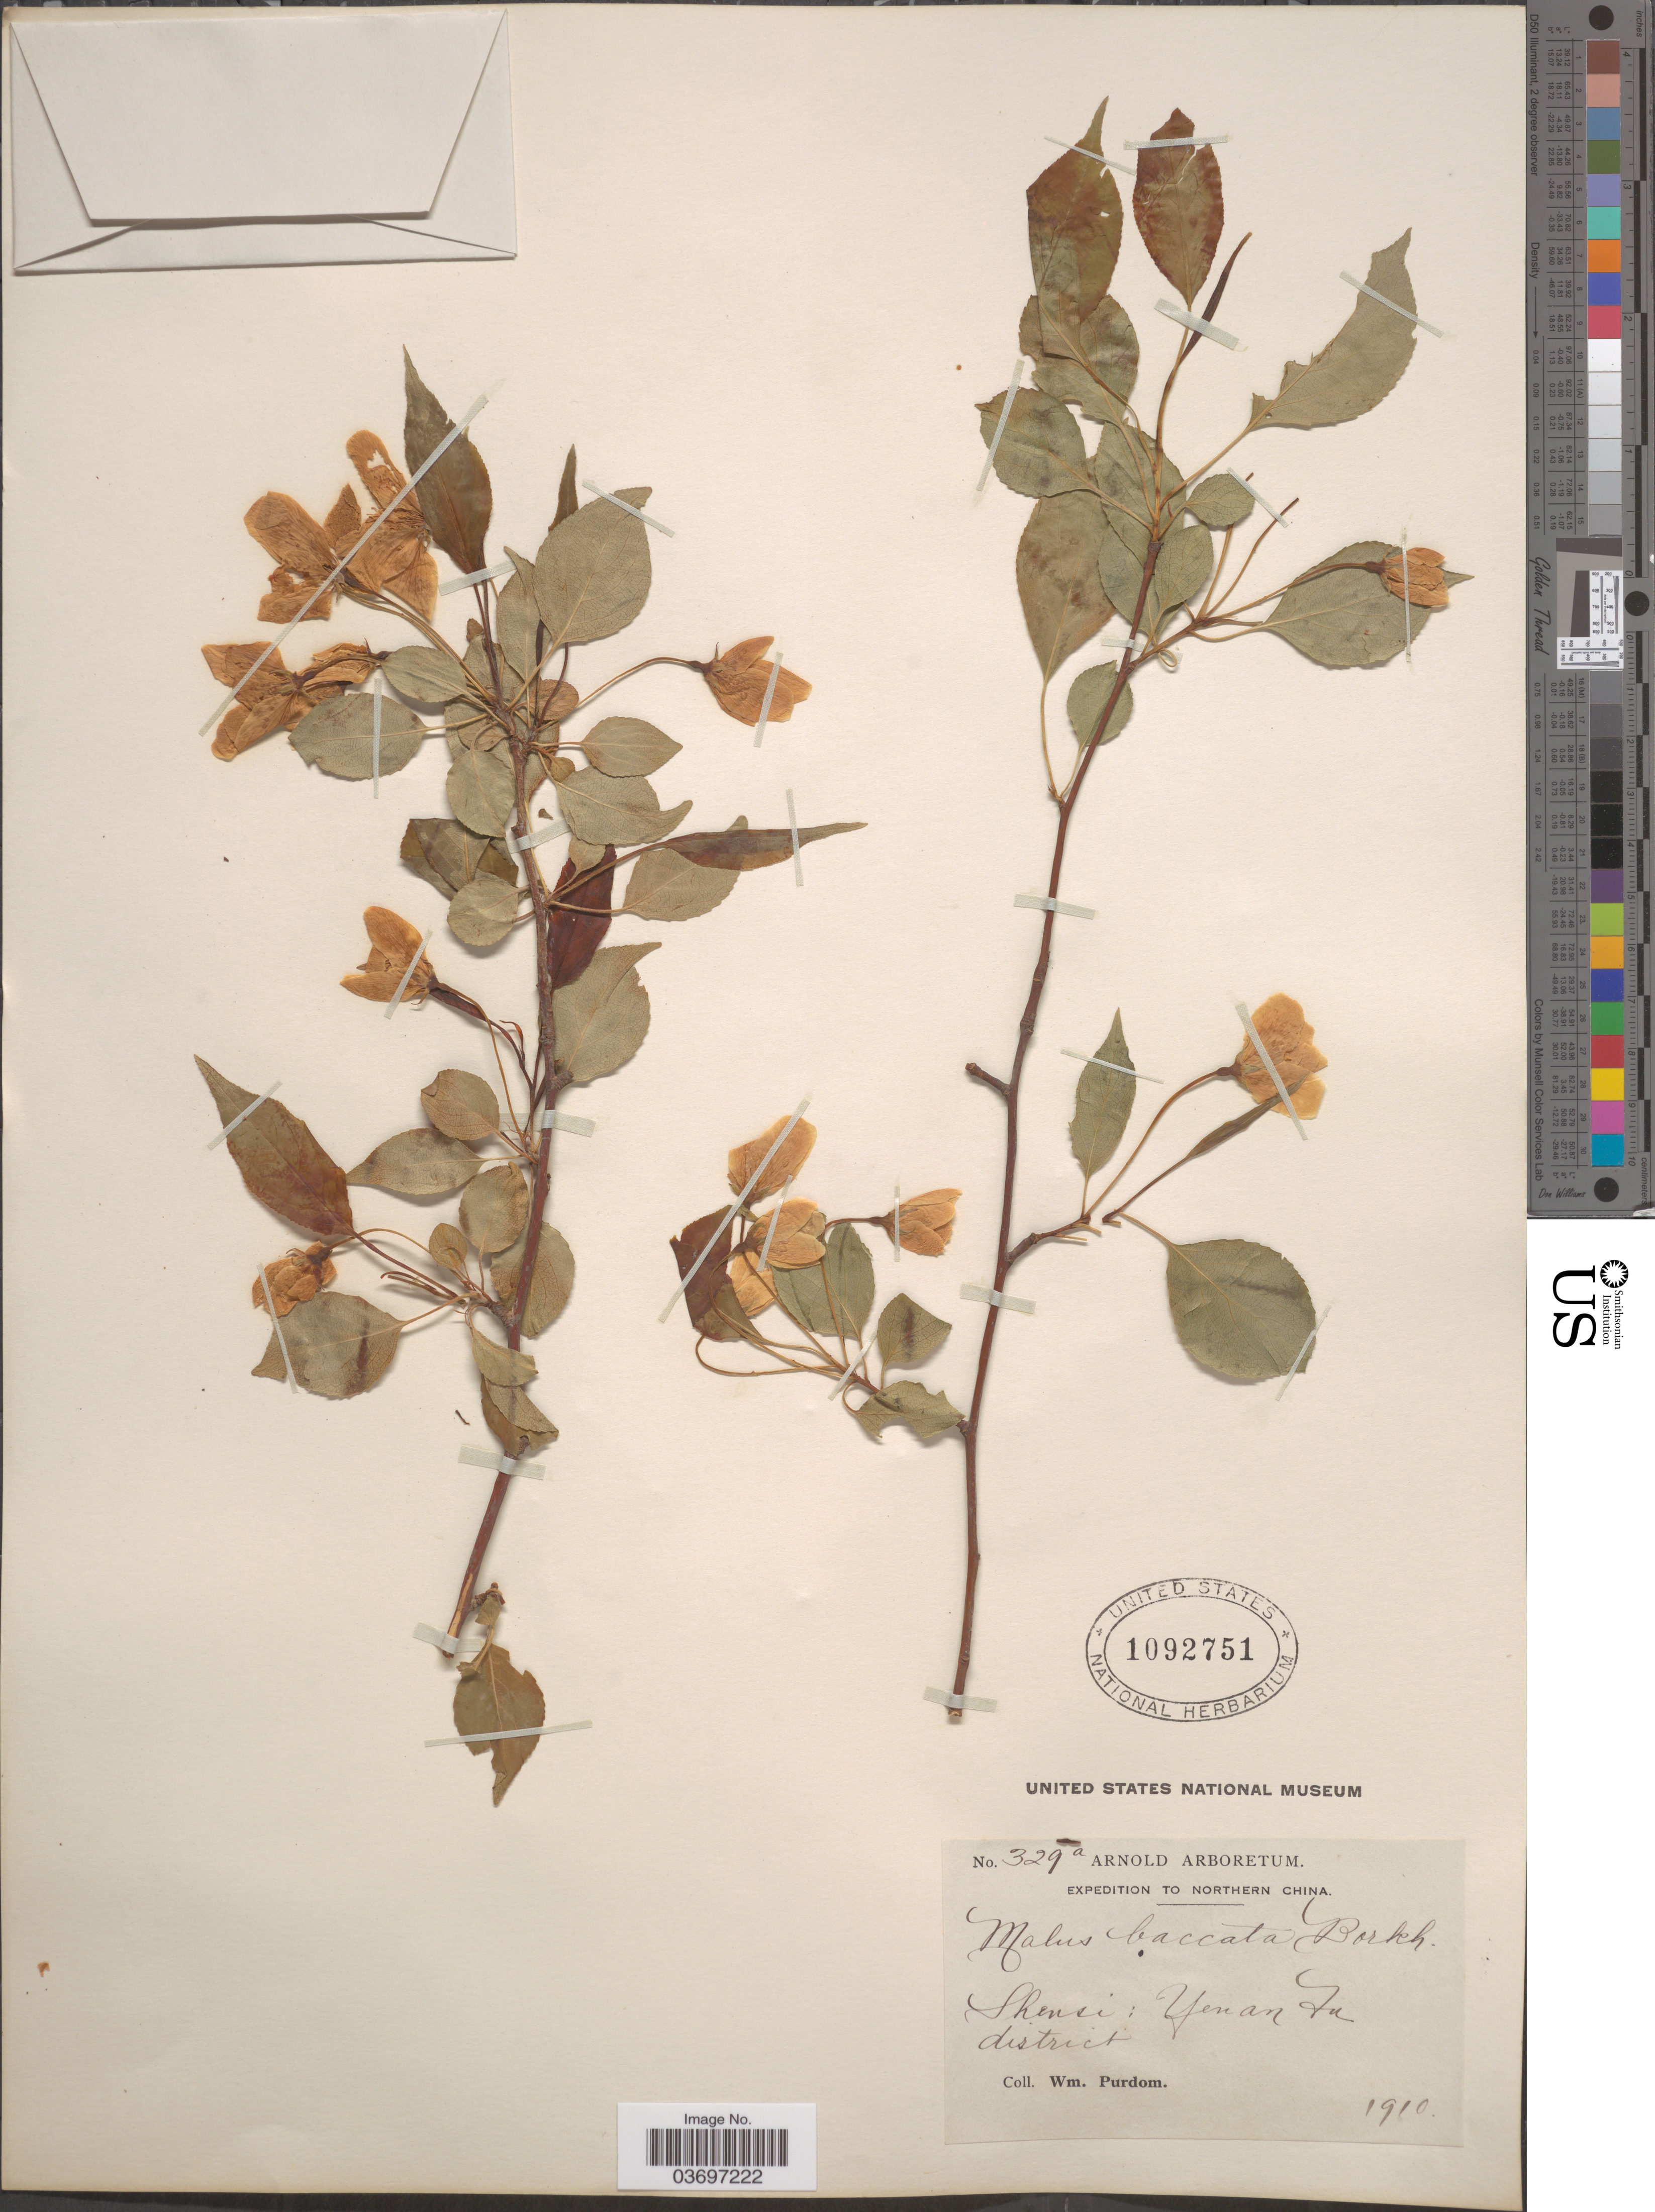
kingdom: Plantae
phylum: Tracheophyta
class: Magnoliopsida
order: Rosales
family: Rosaceae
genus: Malus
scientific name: Malus baccata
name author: (L.) Borkh.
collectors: W. Purdom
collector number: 329a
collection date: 1910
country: China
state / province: Shaanxi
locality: Northern China. Shensi: Yenan Fu district.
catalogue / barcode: US 1092751